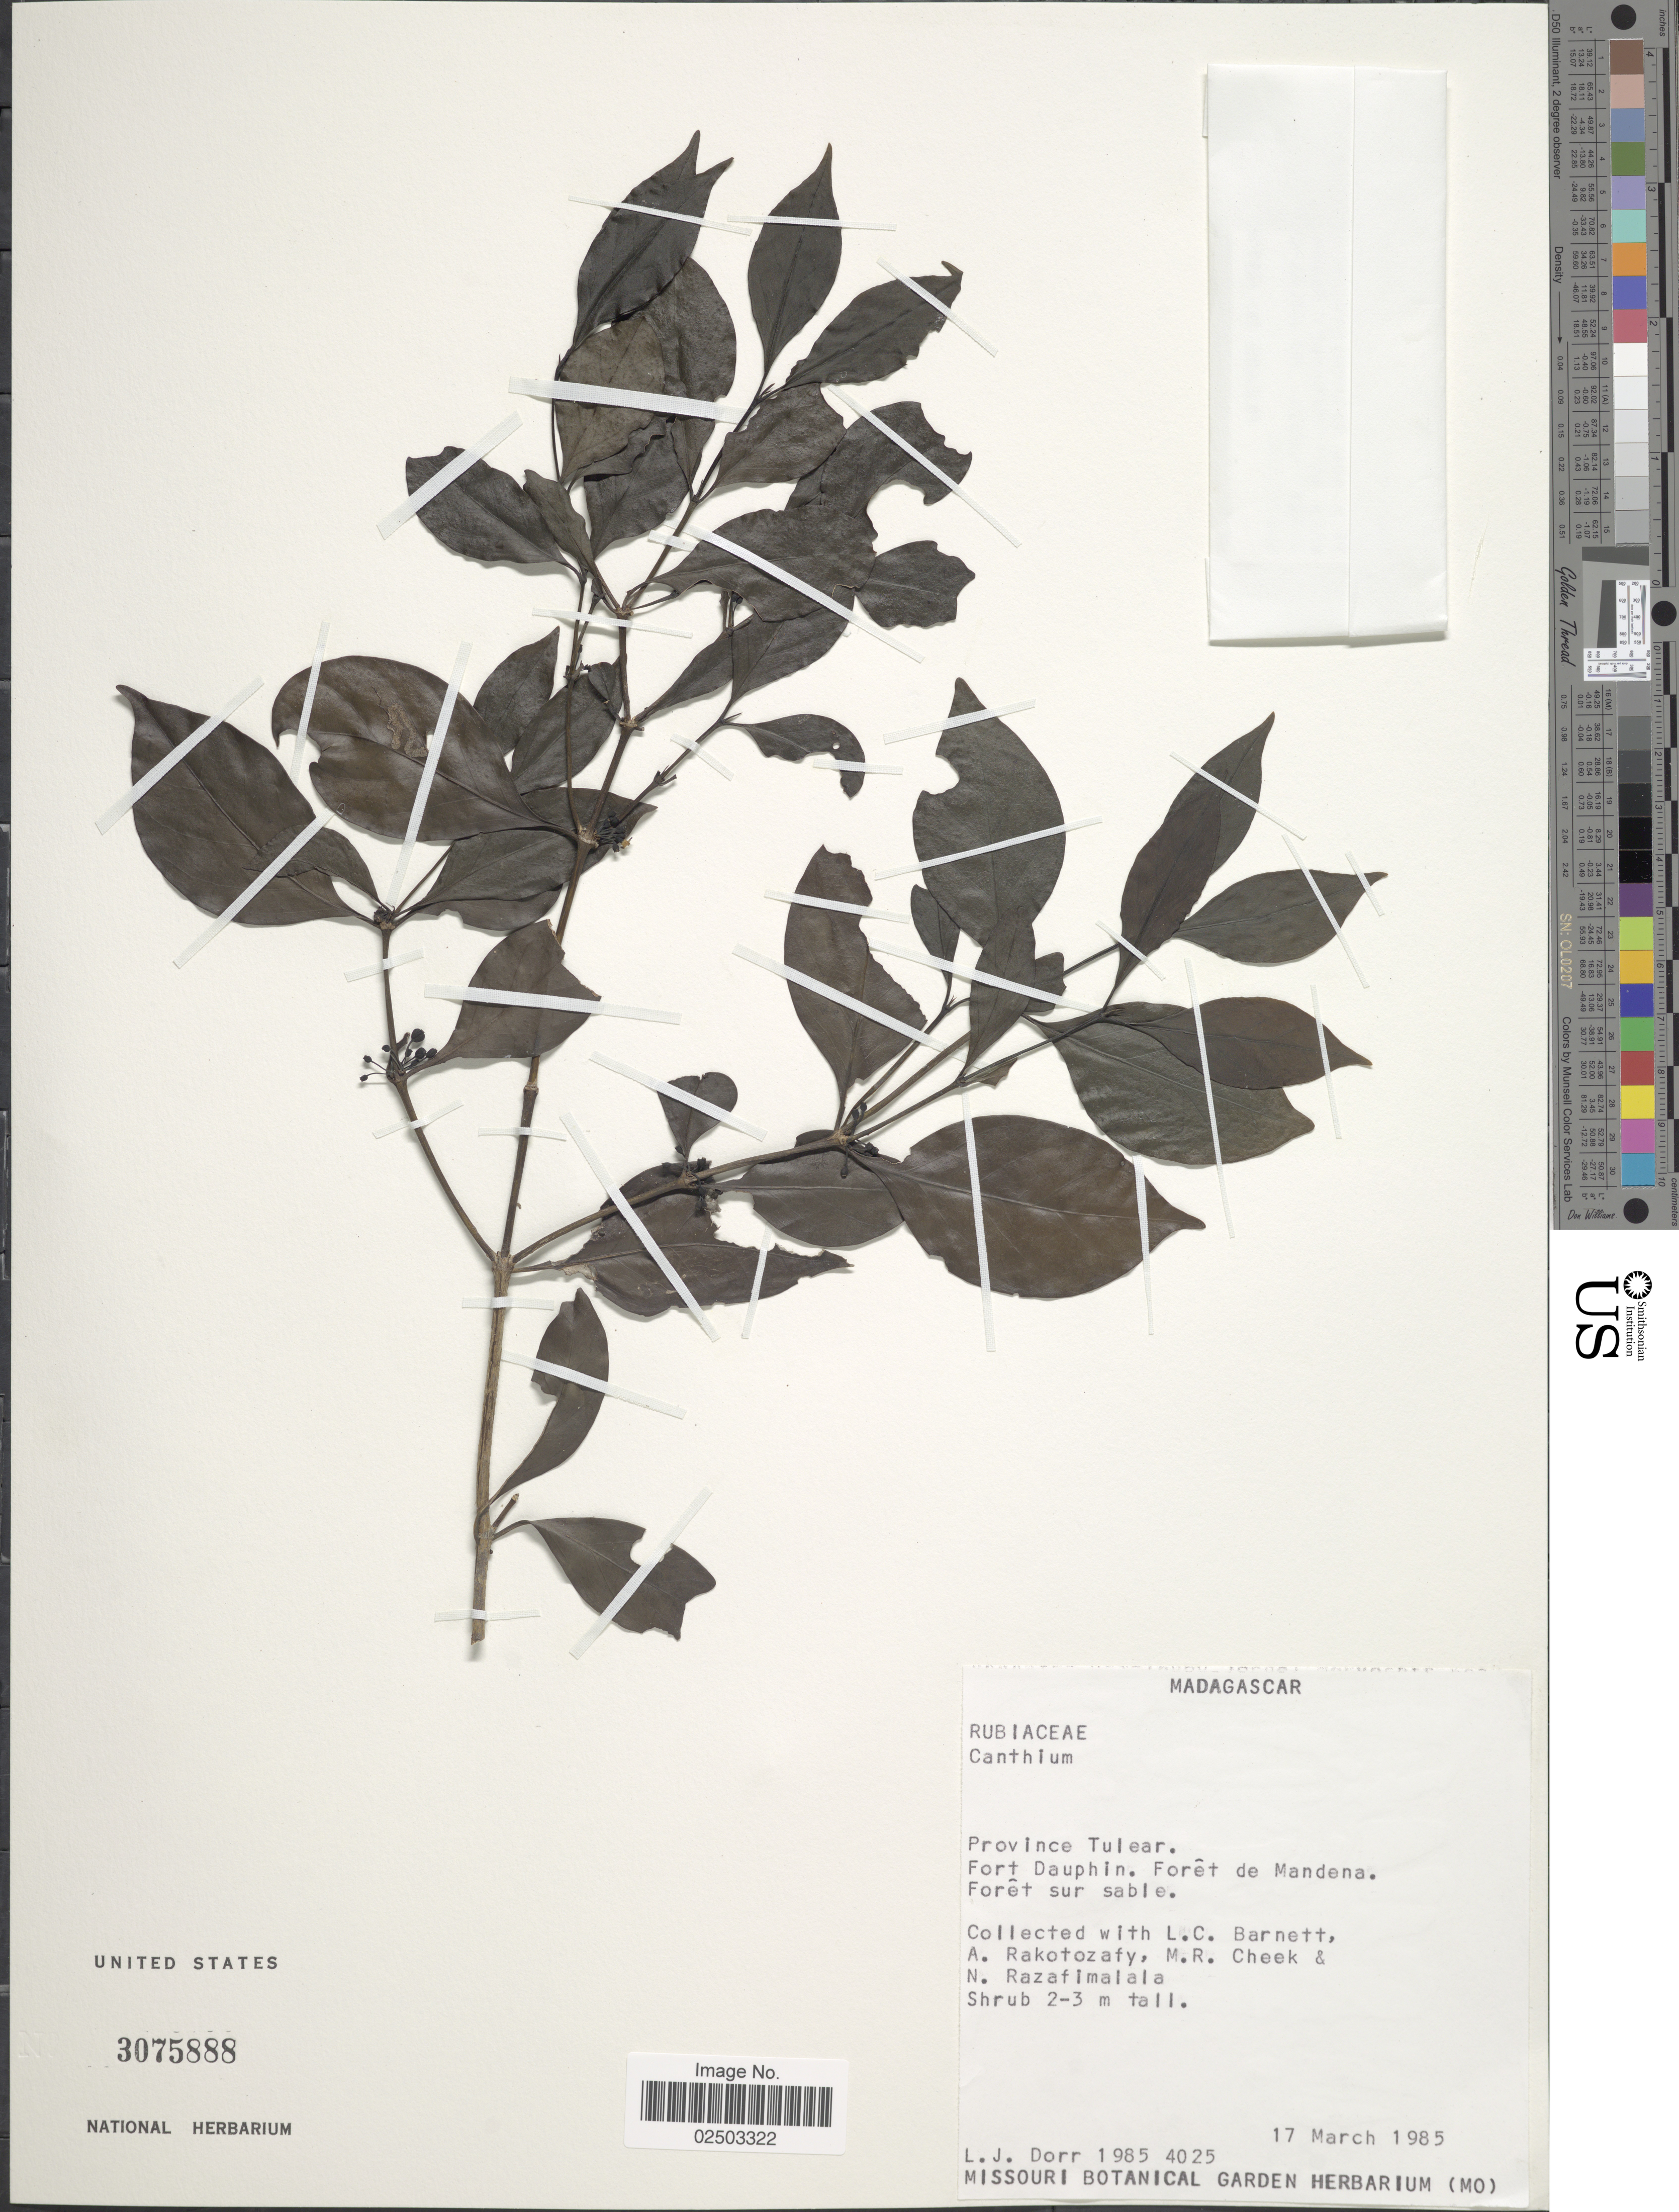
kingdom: Plantae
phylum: Tracheophyta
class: Magnoliopsida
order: Gentianales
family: Rubiaceae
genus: Bridsonia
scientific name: Bridsonia chamaedendrum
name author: (Kuntze) Verstraete & A.E. van Wyk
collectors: L. J. Dorr, L. C. Barnett, A. Rakotozafy, M. Cheek & N. Razafimalala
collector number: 4025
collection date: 1985-03-17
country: Madagascar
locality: Province Tulear, Fort Dauphin, Foret de Mandena, foret dur sable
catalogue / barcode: US 3075888